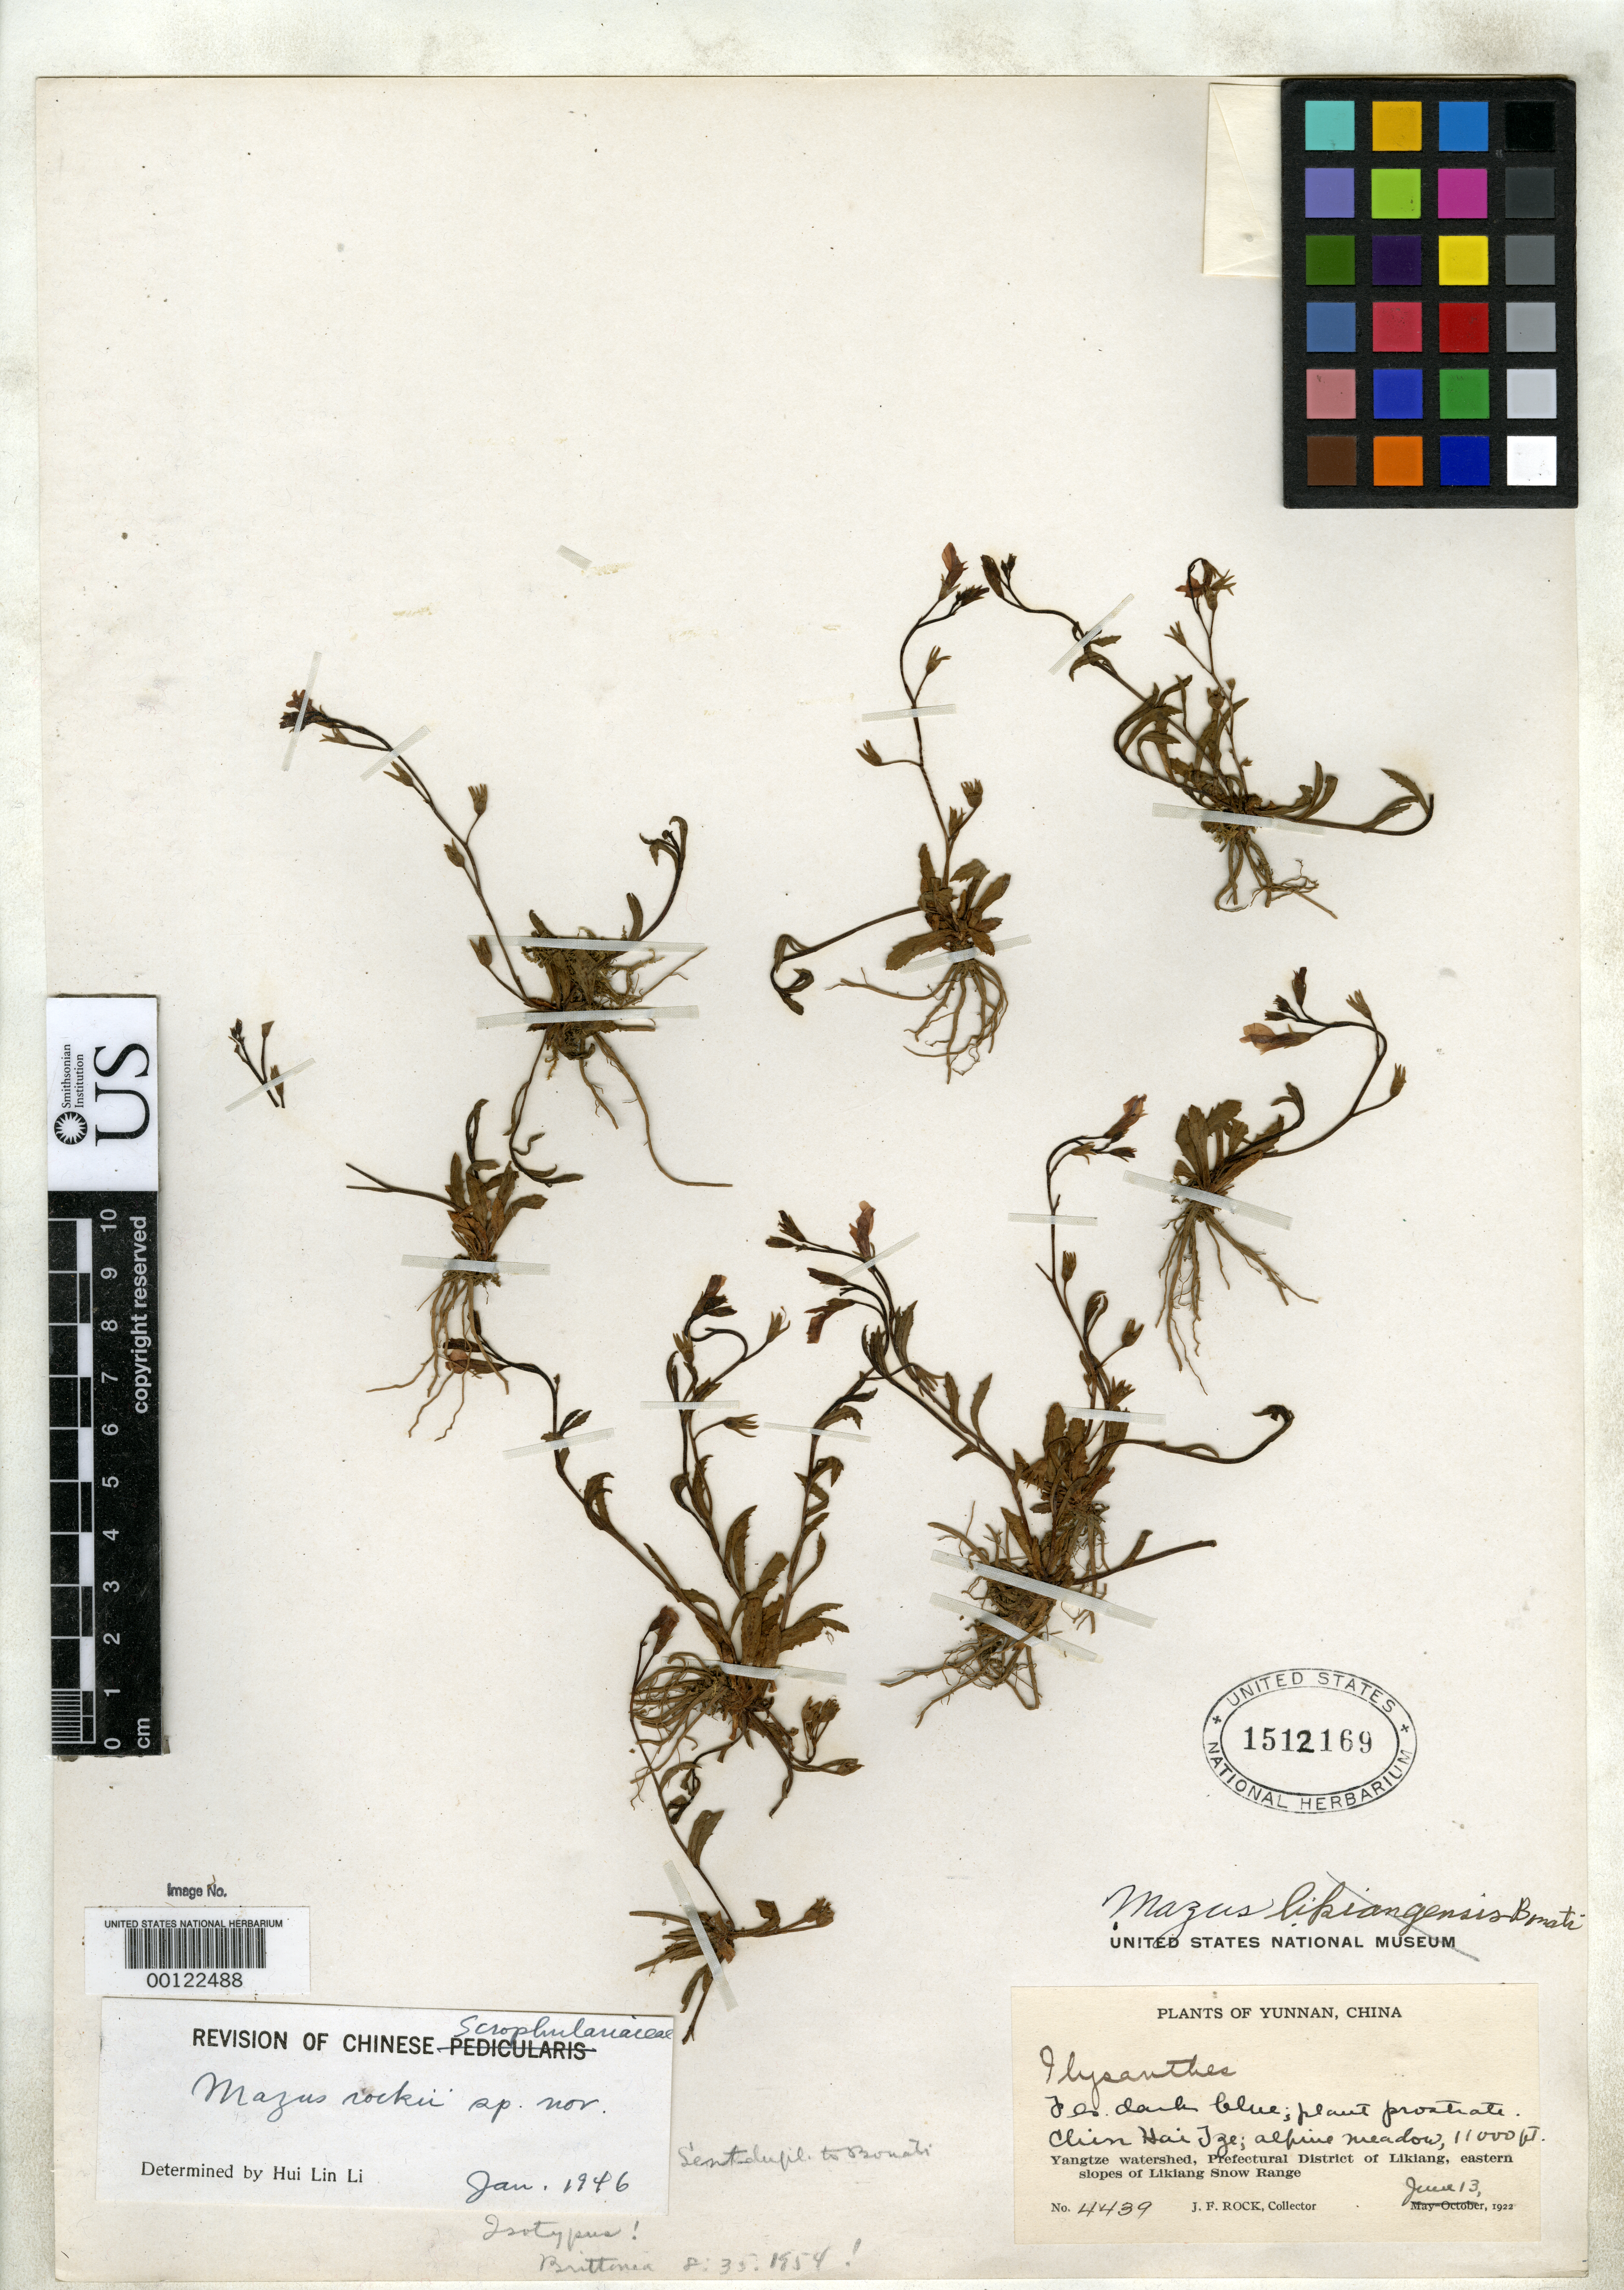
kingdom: Plantae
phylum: Tracheophyta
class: Magnoliopsida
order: Lamiales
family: Mazaceae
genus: Mazus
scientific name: Mazus rockii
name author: H.L. Li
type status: Isotype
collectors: J. F. Rock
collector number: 4439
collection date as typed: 13 Jun 1922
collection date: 1922-06-13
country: China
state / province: Yunnan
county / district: Likiang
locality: Eastern slopes of Likiang snow range, Yangtze watershed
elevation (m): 3353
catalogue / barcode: US 1512169